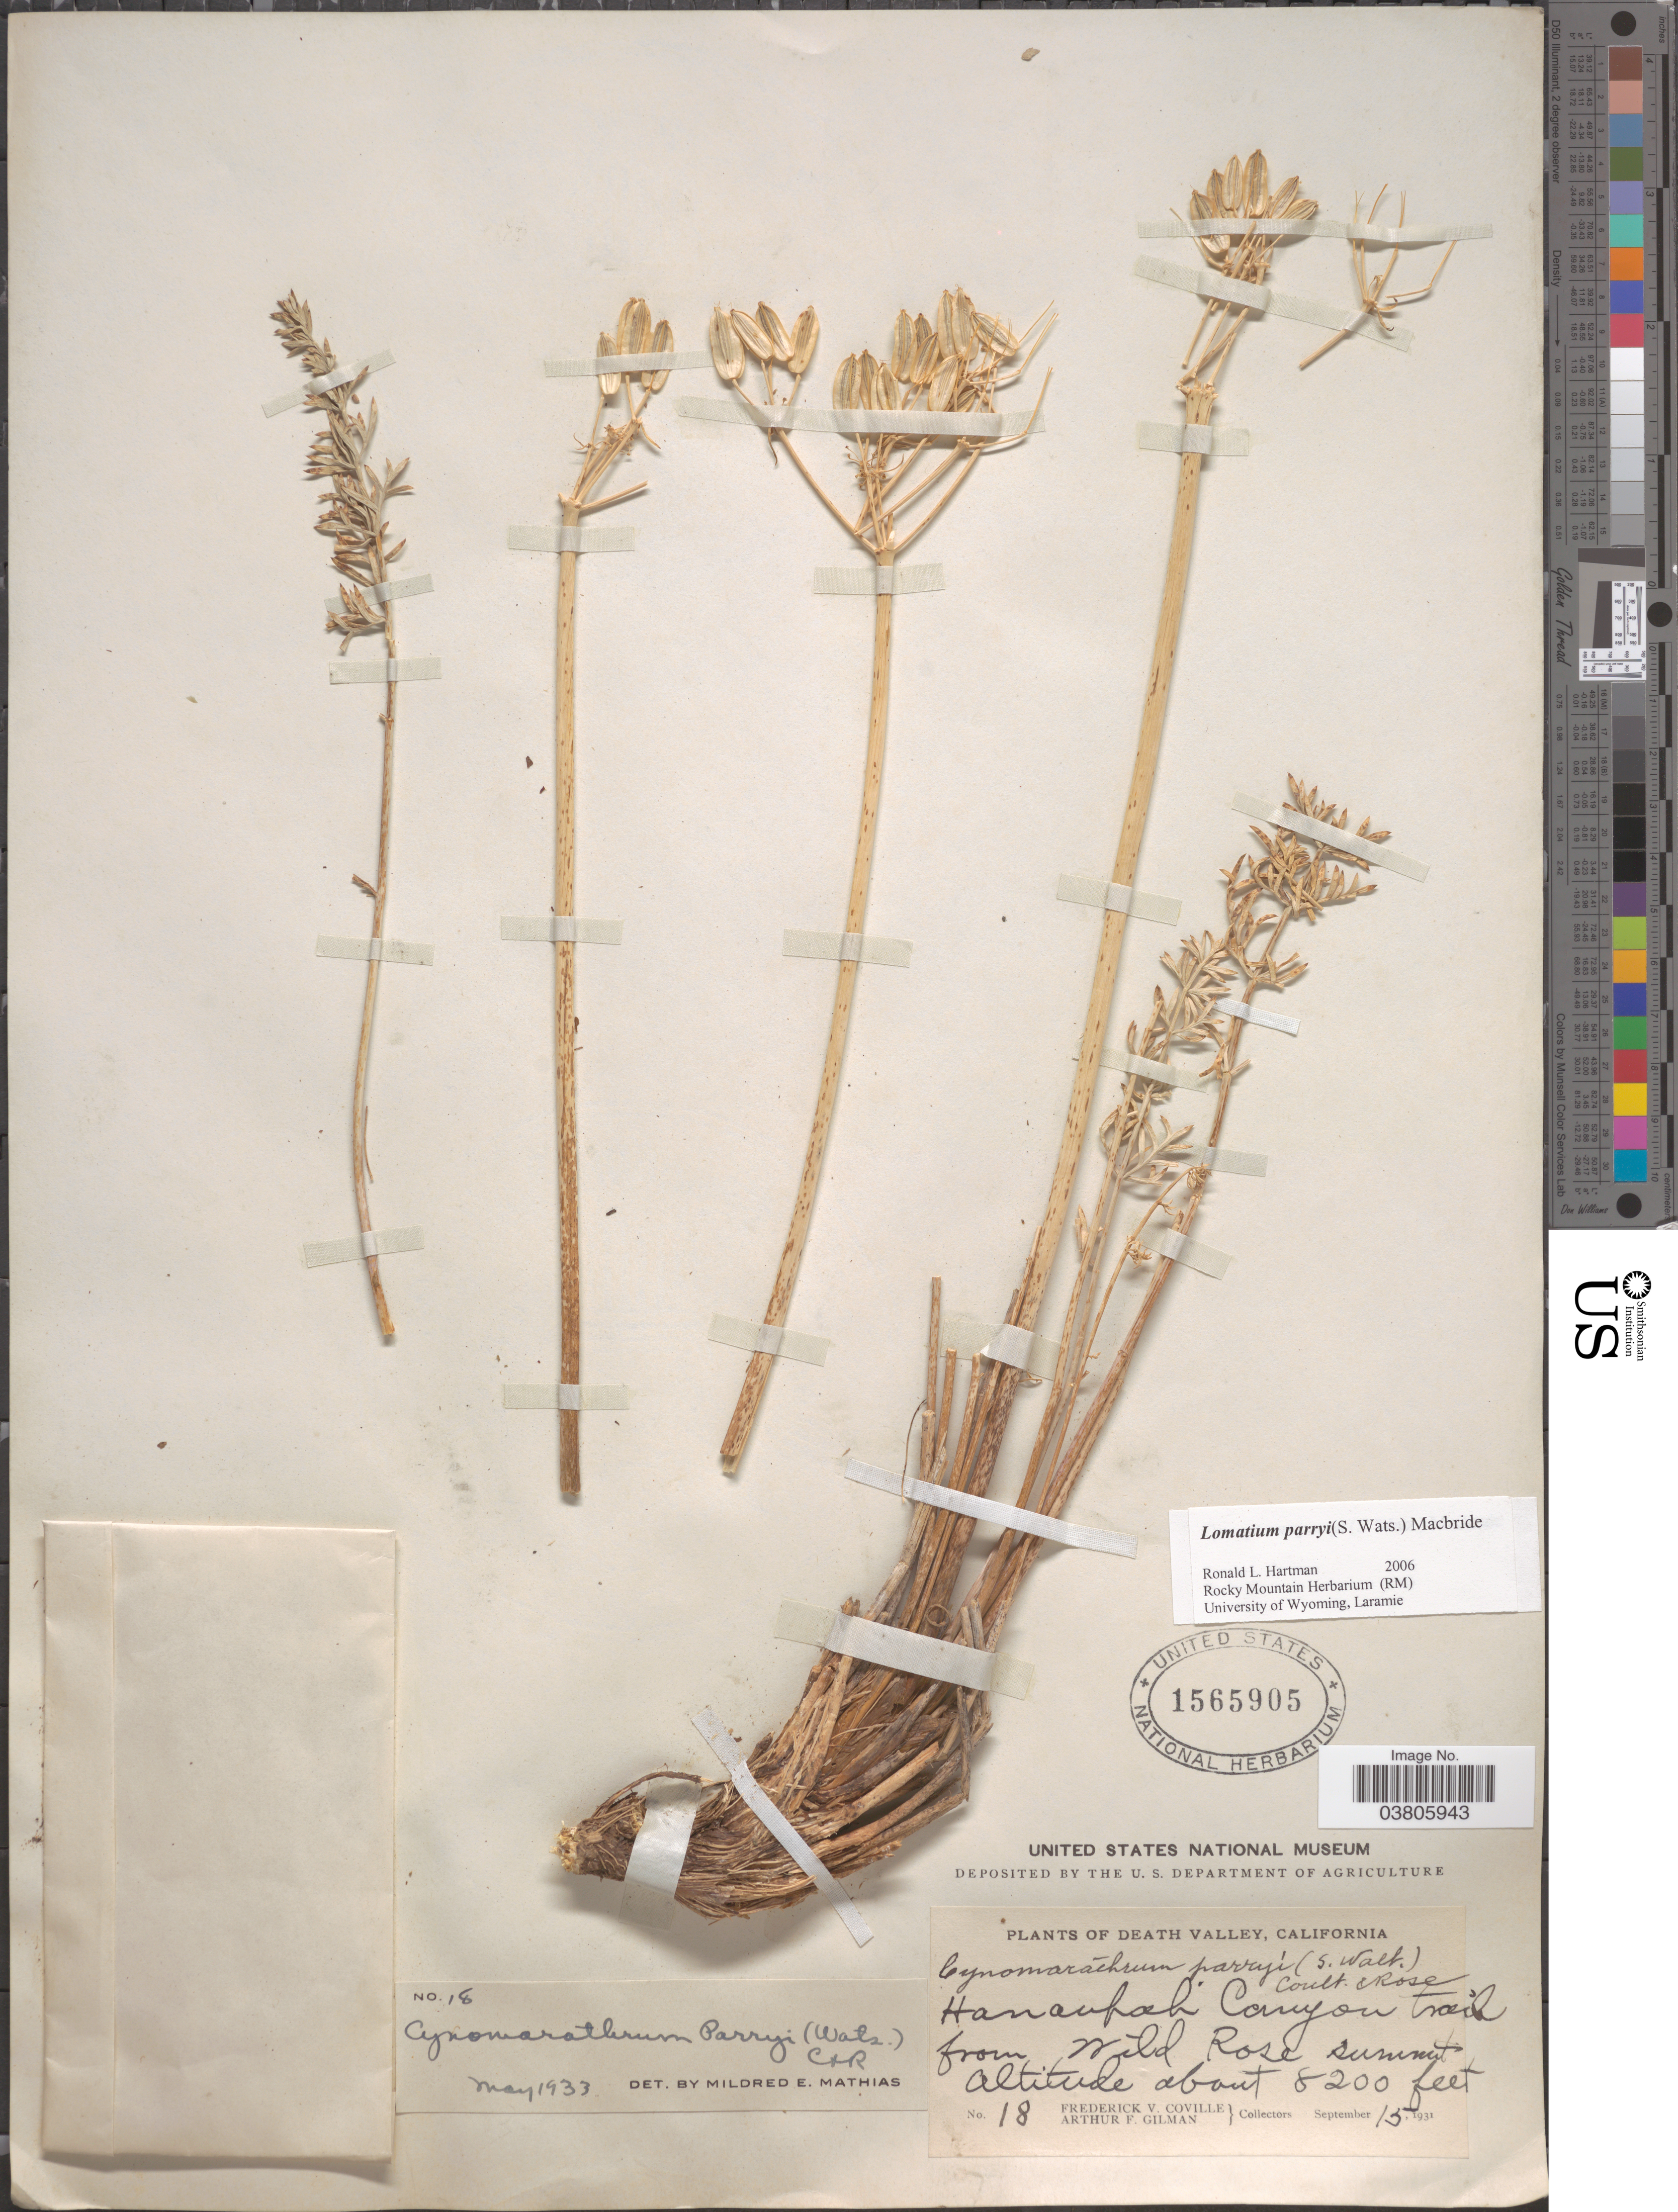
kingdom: Plantae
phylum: Tracheophyta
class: Magnoliopsida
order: Apiales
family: Apiaceae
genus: Lomatium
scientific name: Lomatium parryi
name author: (S. Watson) J.F. Macbr.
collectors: F. V. Coville & A. Gilman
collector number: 18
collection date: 1931-09-15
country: United States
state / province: California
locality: Death Valley. Hanaupah Canyon trail from Wild Rose summit.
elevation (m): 2499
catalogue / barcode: US 1565905